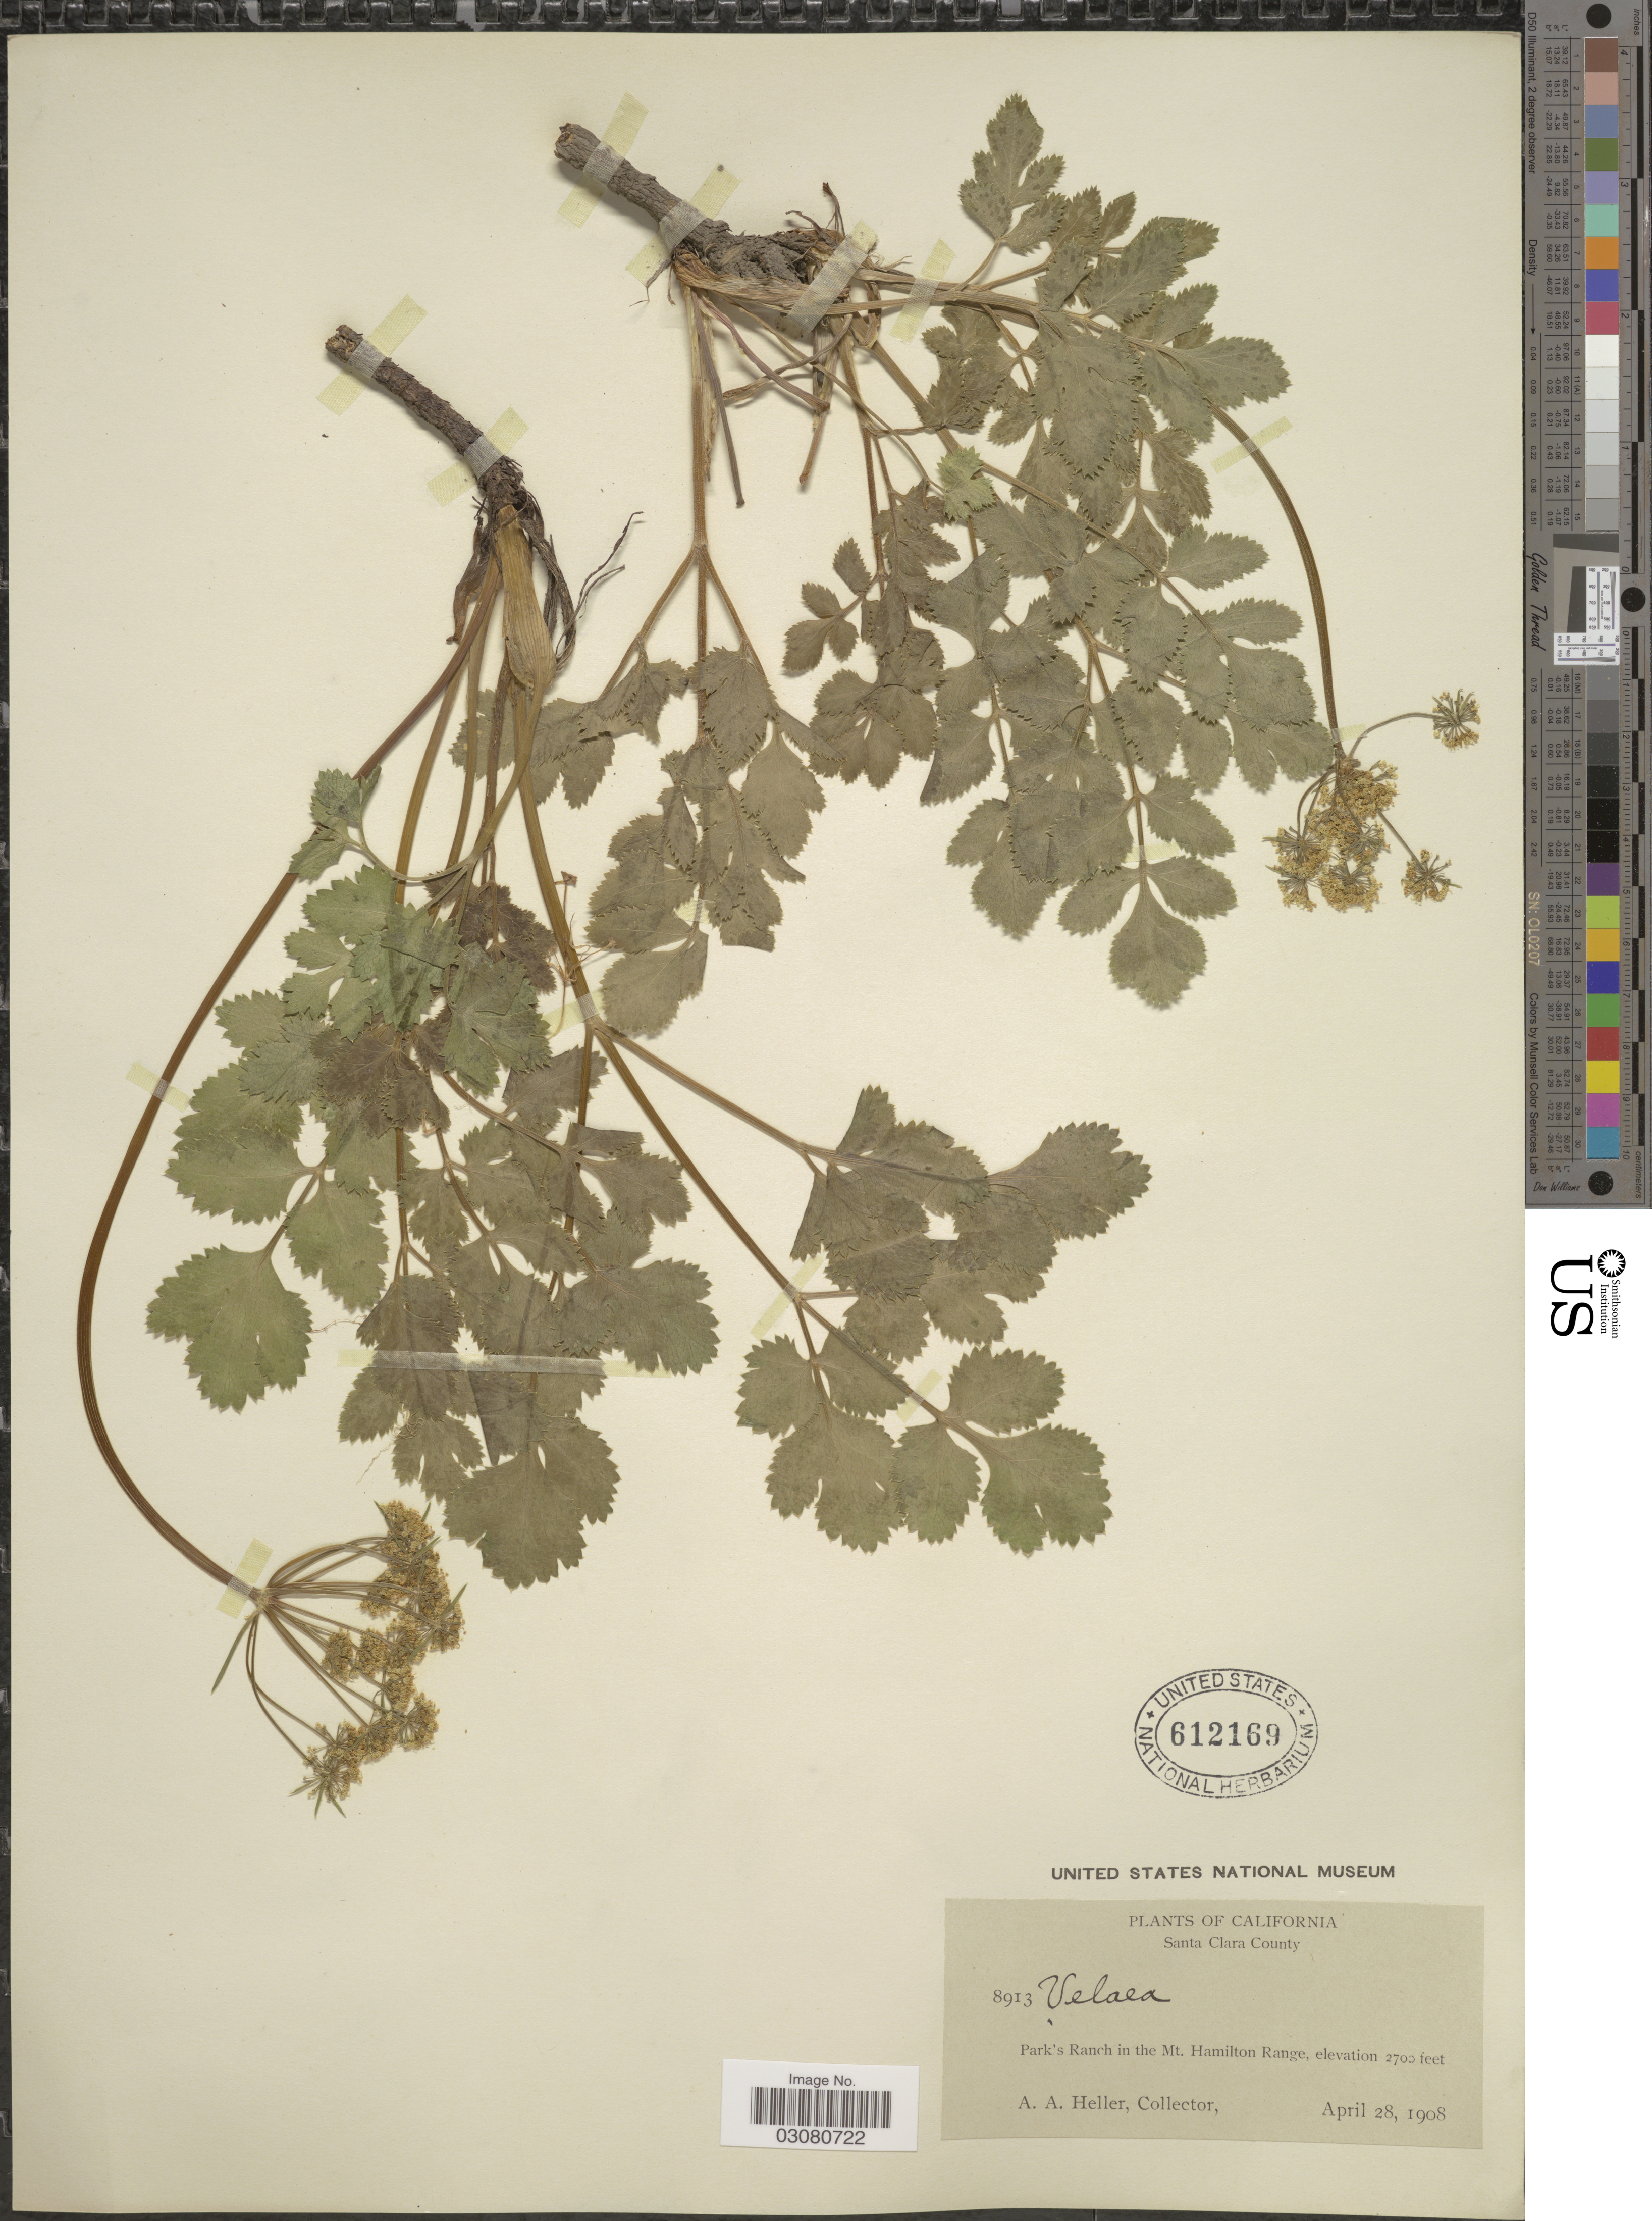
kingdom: Plantae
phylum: Tracheophyta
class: Magnoliopsida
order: Apiales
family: Apiaceae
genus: Drudeophytum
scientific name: Drudeophytum kelloggii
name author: (A. Gray) J.M. Coult. & Rose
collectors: A. A. Heller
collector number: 8913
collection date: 1908-04-28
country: United States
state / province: California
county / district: Santa Clara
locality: Santa Clara County. Park's Ranch in the Mt. Hamilton Range.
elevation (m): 823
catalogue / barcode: US 612169